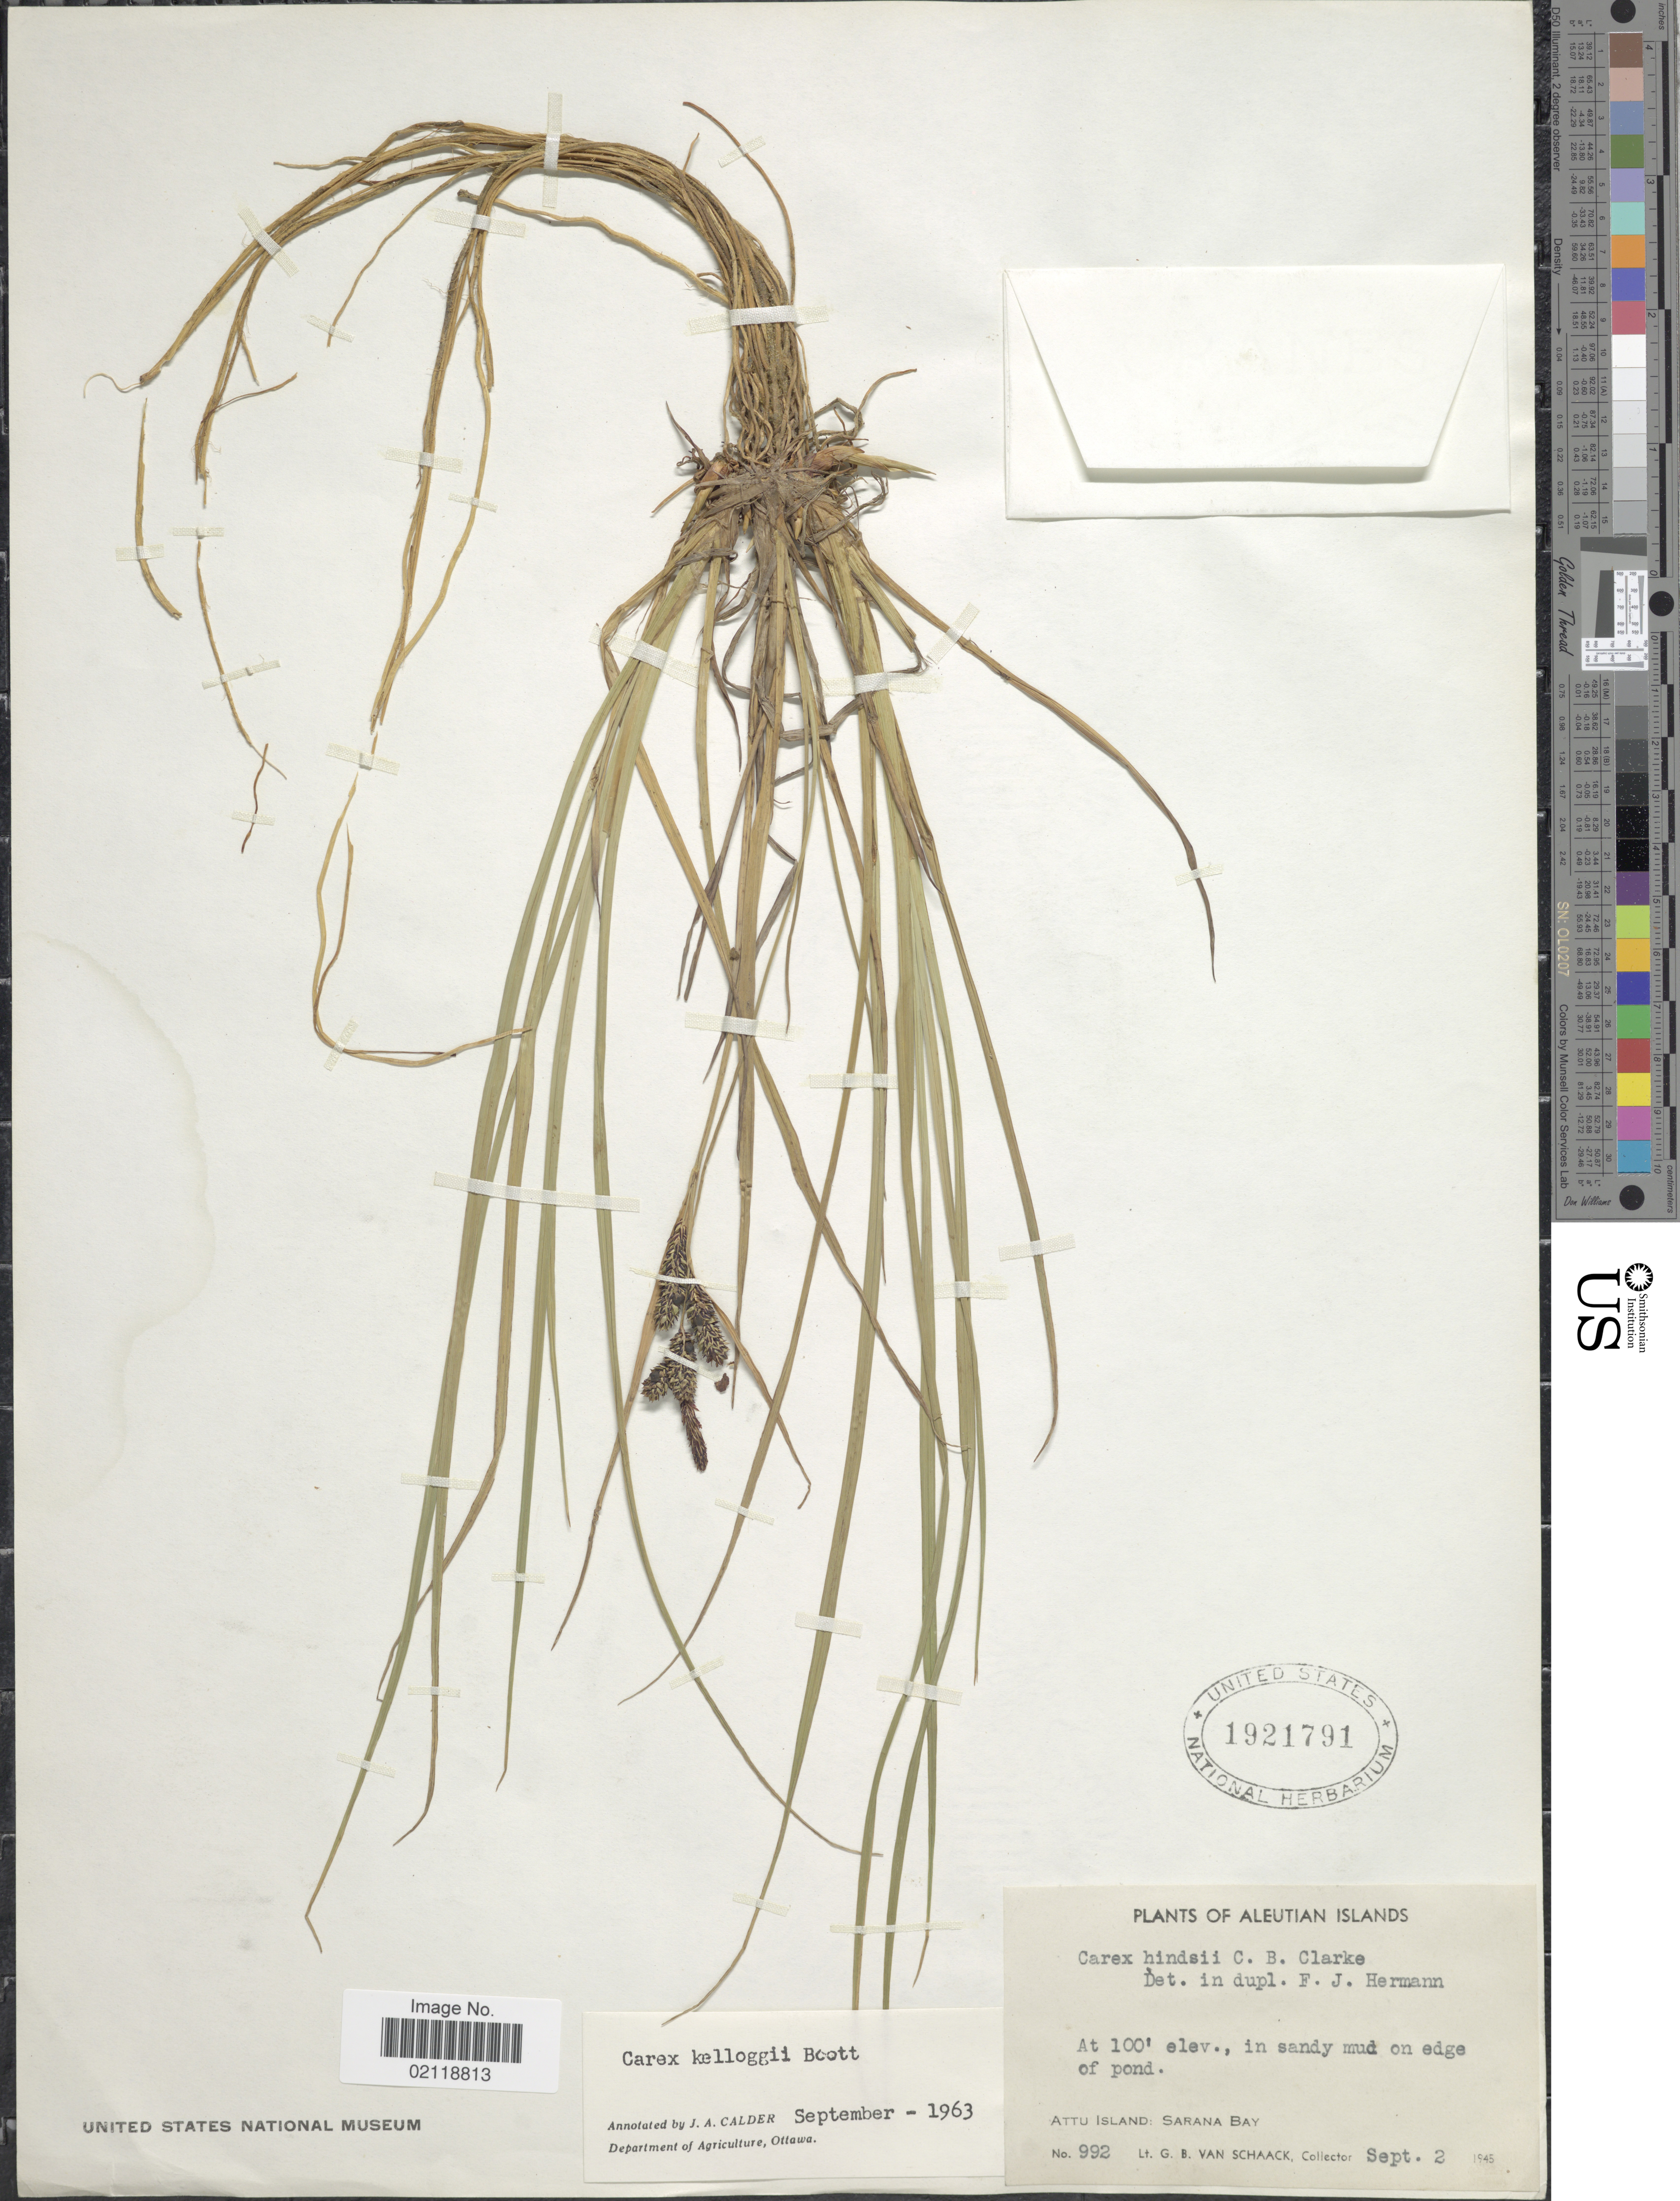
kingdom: Plantae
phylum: Tracheophyta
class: Liliopsida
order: Poales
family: Cyperaceae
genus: Carex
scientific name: Carex kelloggii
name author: W. Boott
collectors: G. Van Schaack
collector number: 992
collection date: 1945-09-02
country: United States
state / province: Alaska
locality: Aleutian Islands, in sandy mud on edge of pond, Attu Island: Sarana Bay.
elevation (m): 30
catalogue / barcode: US 1921791